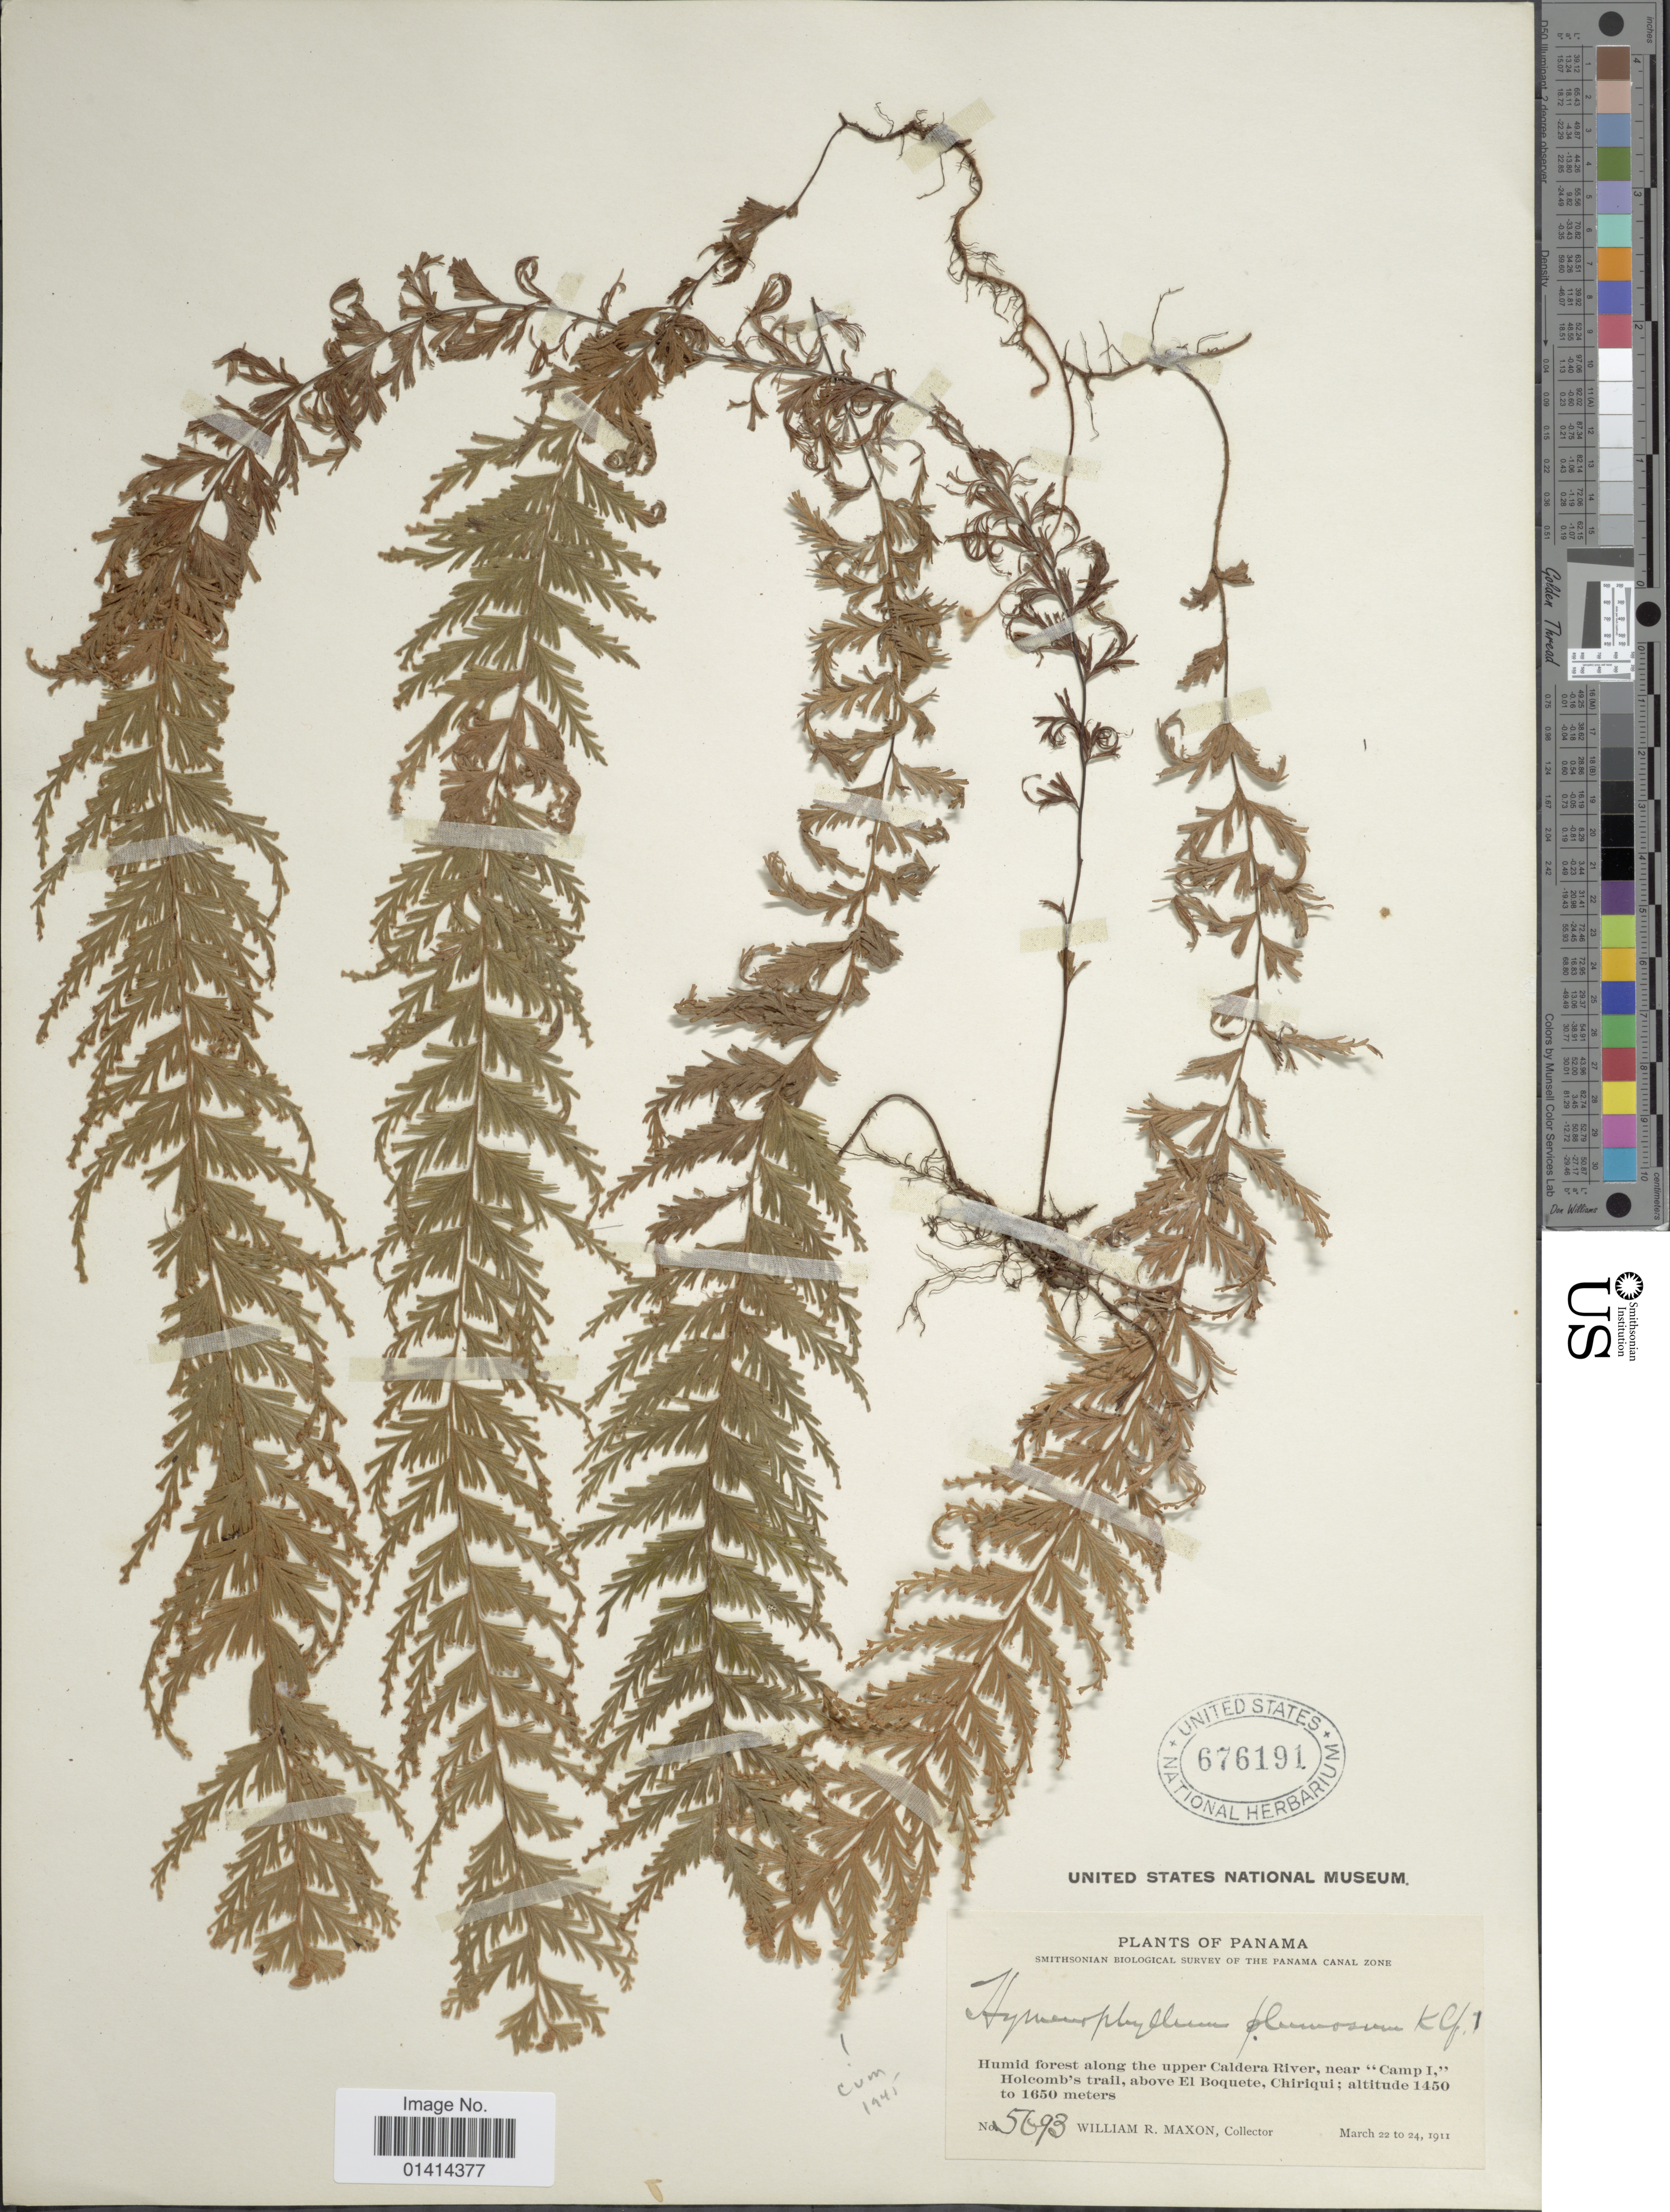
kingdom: Plantae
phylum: Tracheophyta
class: Polypodiopsida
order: Hymenophyllales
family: Hymenophyllaceae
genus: Hymenophyllum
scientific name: Hymenophyllum plumosum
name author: Kaulf.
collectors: W. R. Maxon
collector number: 5693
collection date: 1911-03-22/1911-03-24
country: Panama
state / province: Chiriqui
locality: Humid forest along the upper Caldera River, near 'Camp I,' Holcom's trail, above El Boquete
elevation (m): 1450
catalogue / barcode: US 676191